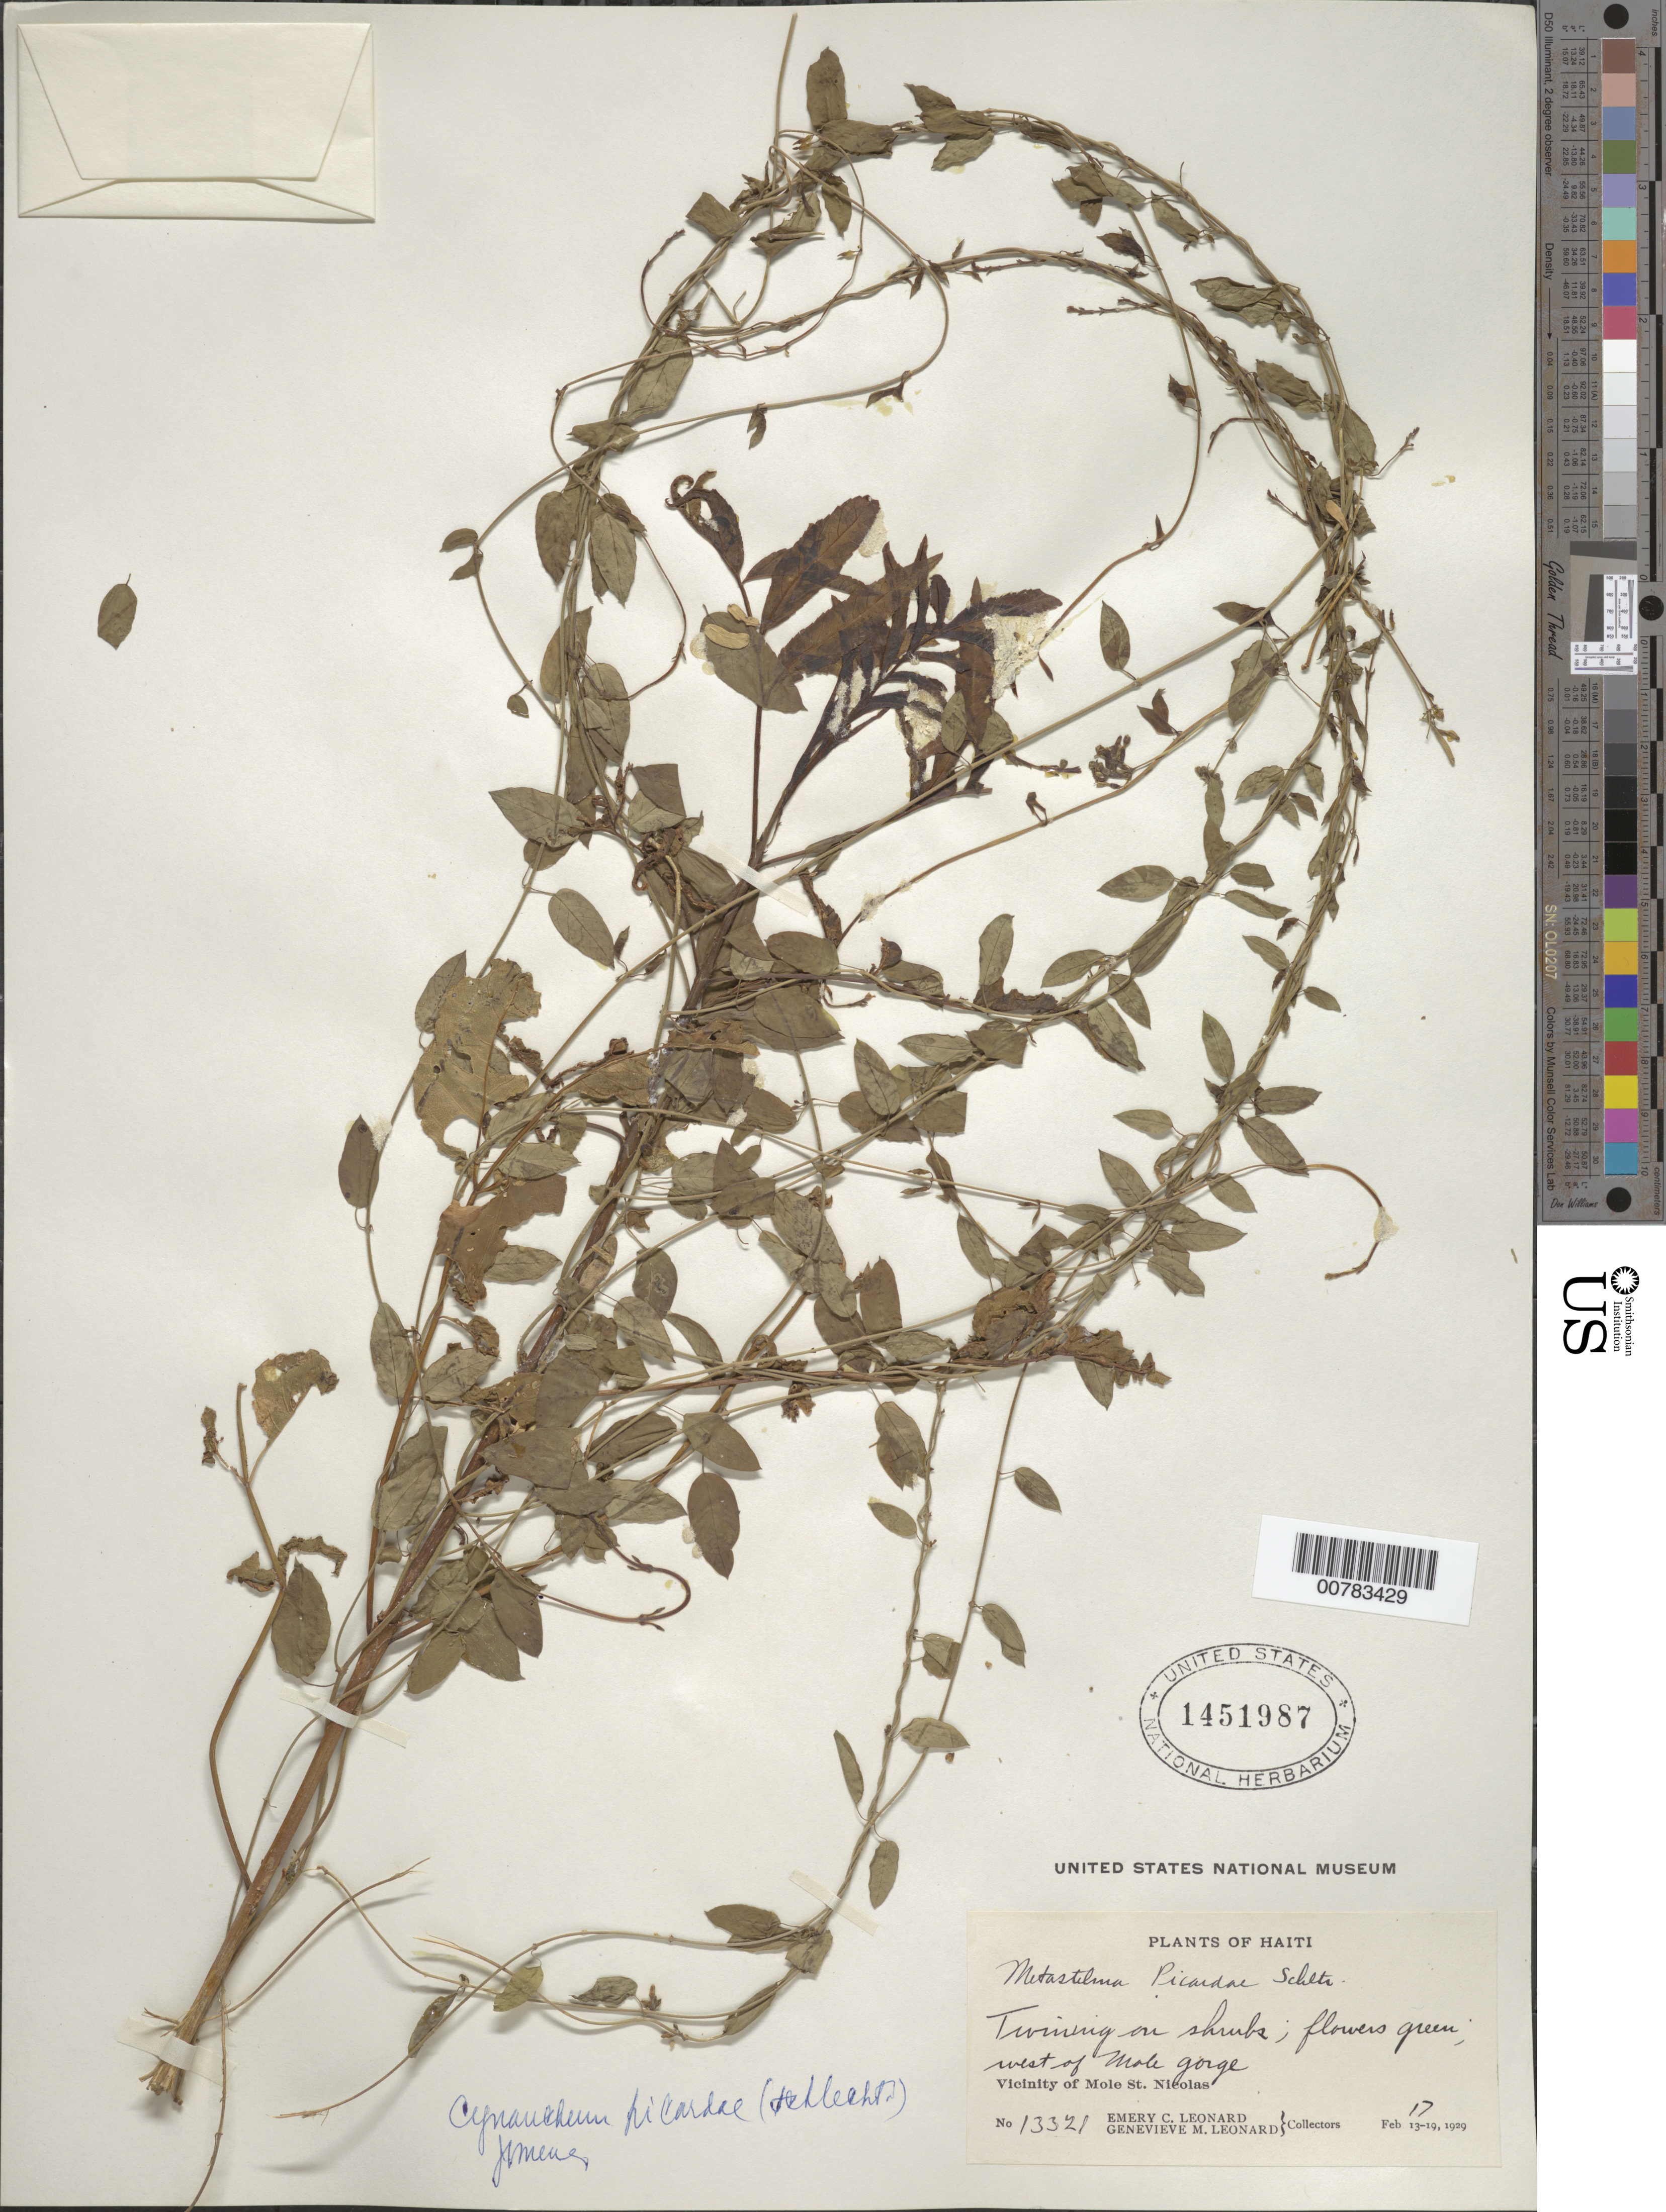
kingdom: Plantae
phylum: Tracheophyta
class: Magnoliopsida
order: Gentianales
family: Apocynaceae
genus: Metastelma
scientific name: Metastelma picardae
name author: Schltr.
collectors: E. C. Leonard & G. M. Leonard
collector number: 13321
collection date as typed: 17 Feb 1929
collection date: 1929-02-17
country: Haiti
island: Hispaniola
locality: Vicinity of Mole St. Nicolas, west of Mole Gorge.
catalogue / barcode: US 1451987